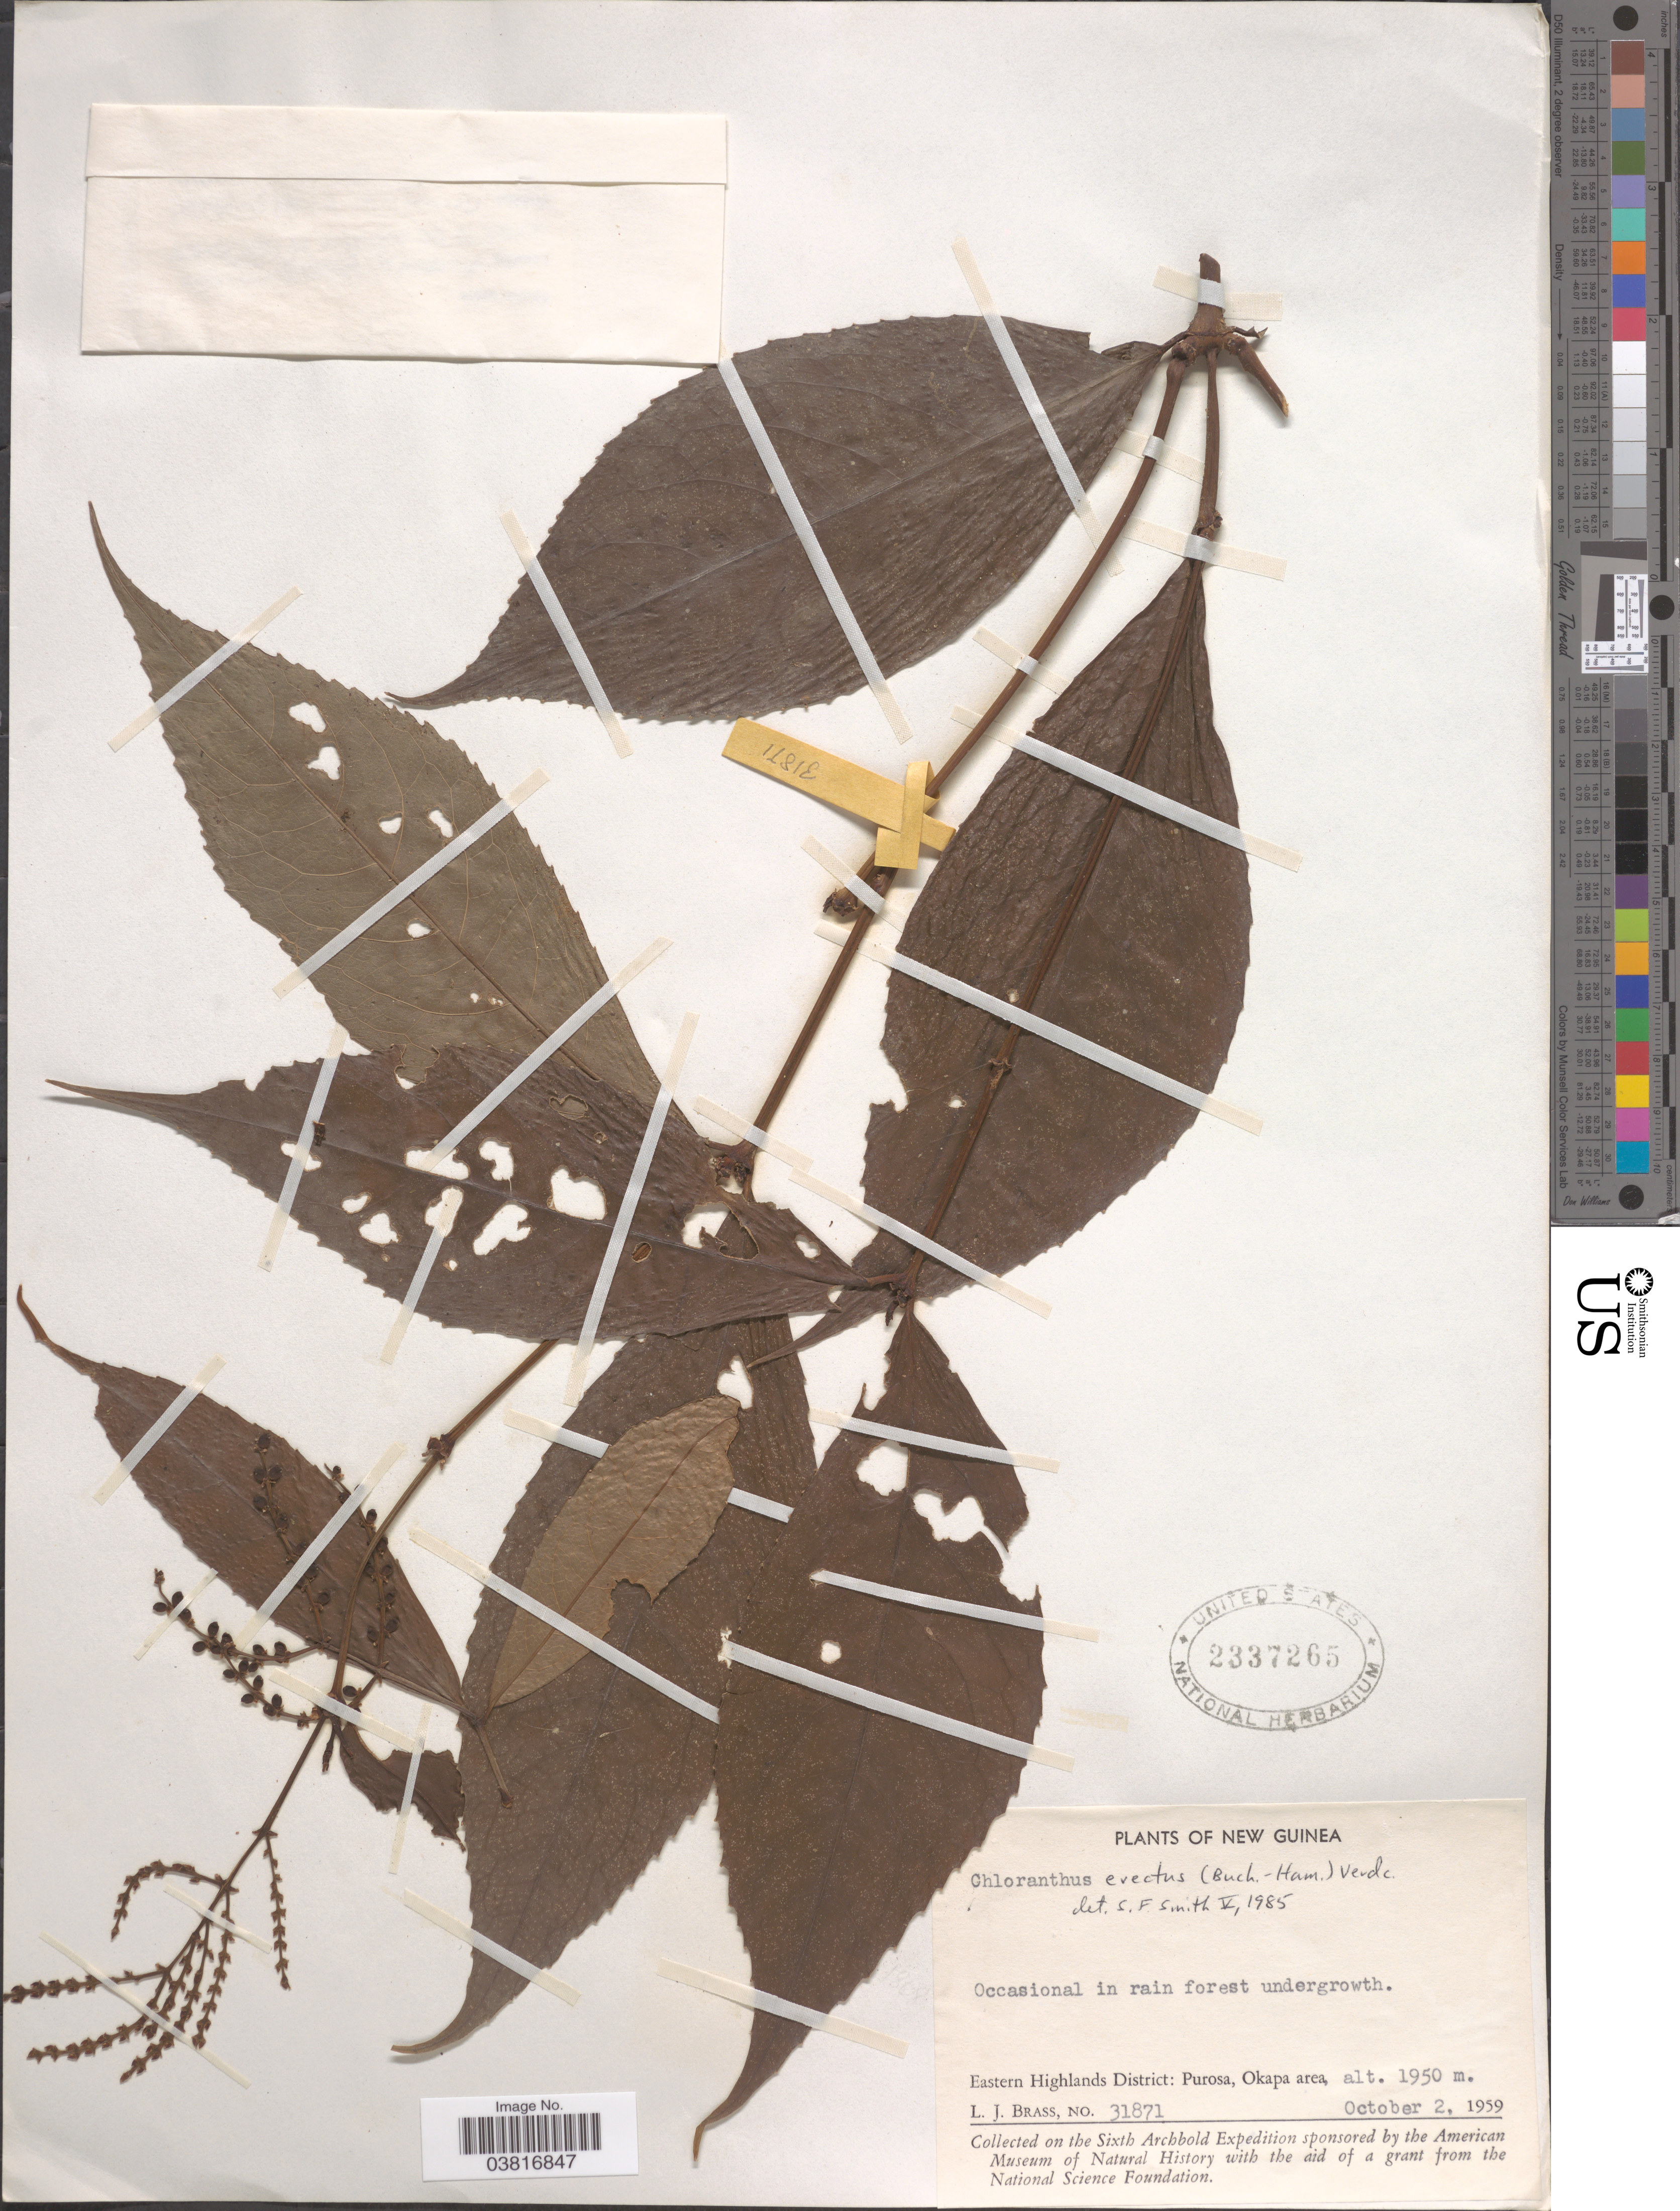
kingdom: Plantae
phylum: Tracheophyta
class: Magnoliopsida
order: Chloranthales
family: Chloranthaceae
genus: Chloranthus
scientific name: Chloranthus erectus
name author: (Buch.-Ham.) Verdc.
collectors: L. J. Brass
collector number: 31871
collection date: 1959-10-02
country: Papua New Guinea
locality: New Guinea. Eastern Highlands District; Purosa, Okapa area.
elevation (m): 1950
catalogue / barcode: US 2337265